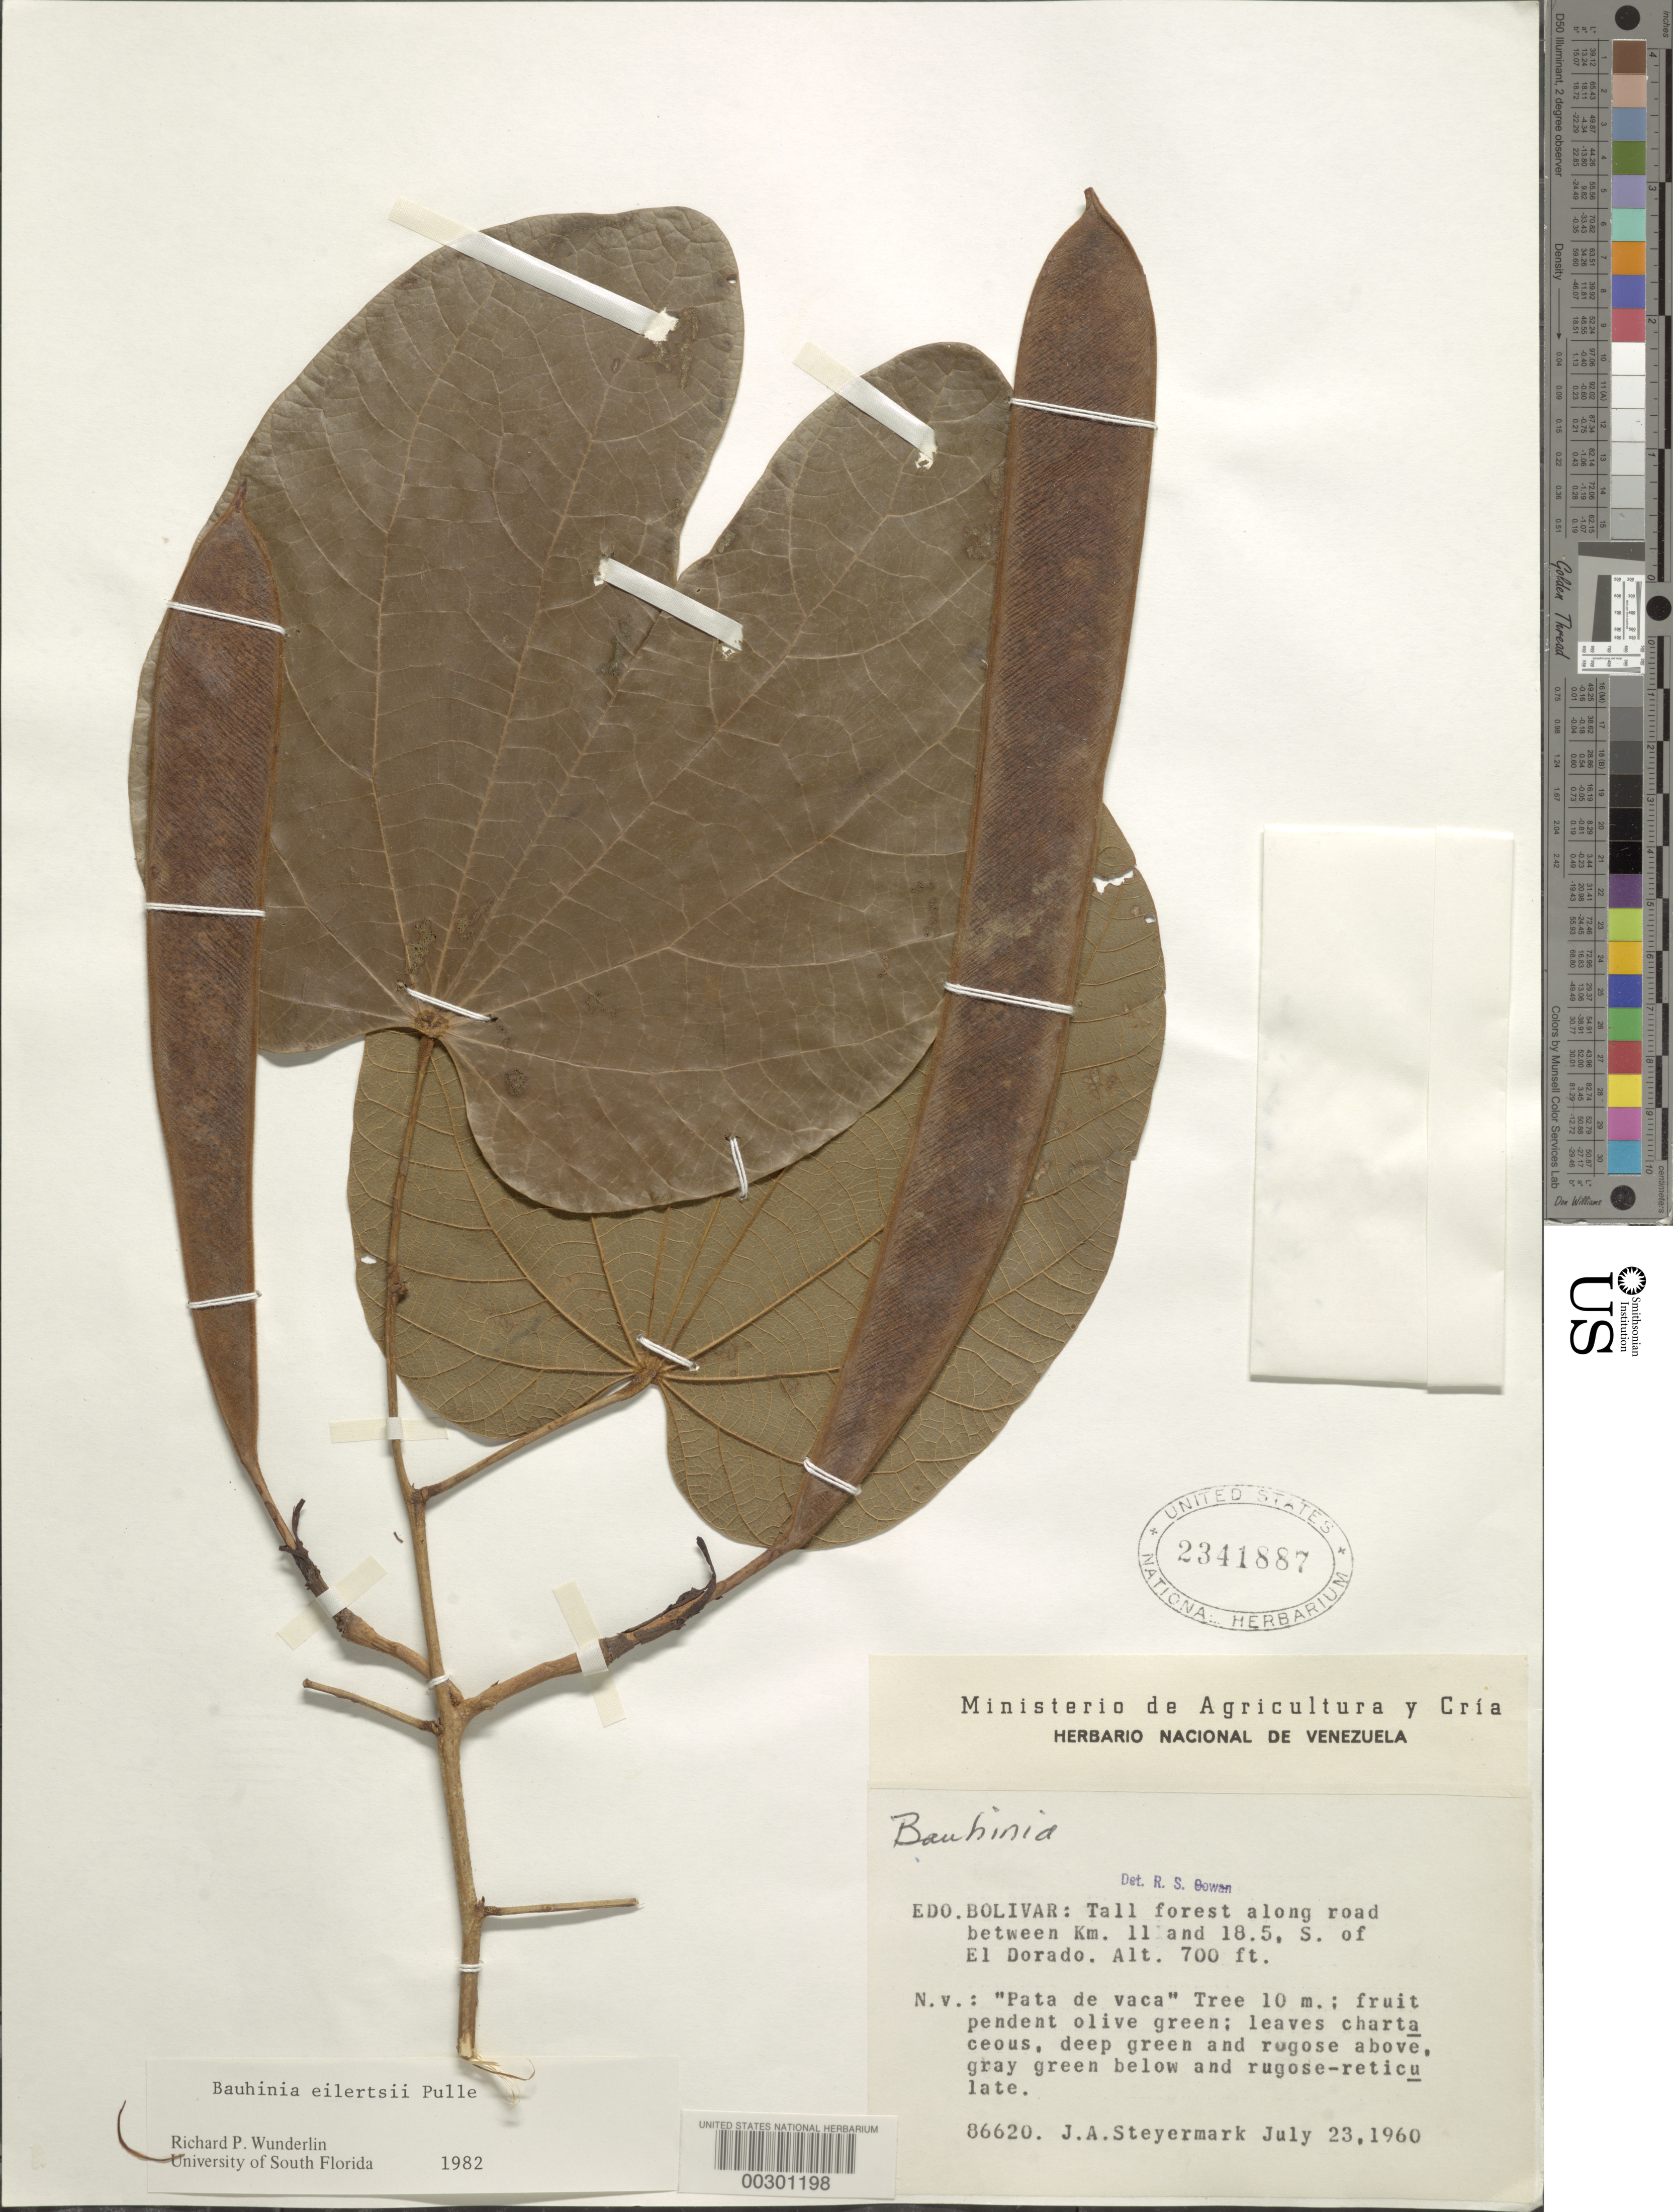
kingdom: Plantae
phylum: Tracheophyta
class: Magnoliopsida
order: Fabales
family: Fabaceae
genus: Bauhinia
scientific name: Bauhinia eilertsii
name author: Pulle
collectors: J. Steyermark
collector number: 86620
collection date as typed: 23 Jul 1960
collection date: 1960-07-23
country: Venezuela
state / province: Bolivar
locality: Between km 11 and 18.5 s of el dorado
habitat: Tall forest along road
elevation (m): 213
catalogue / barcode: US 2341887